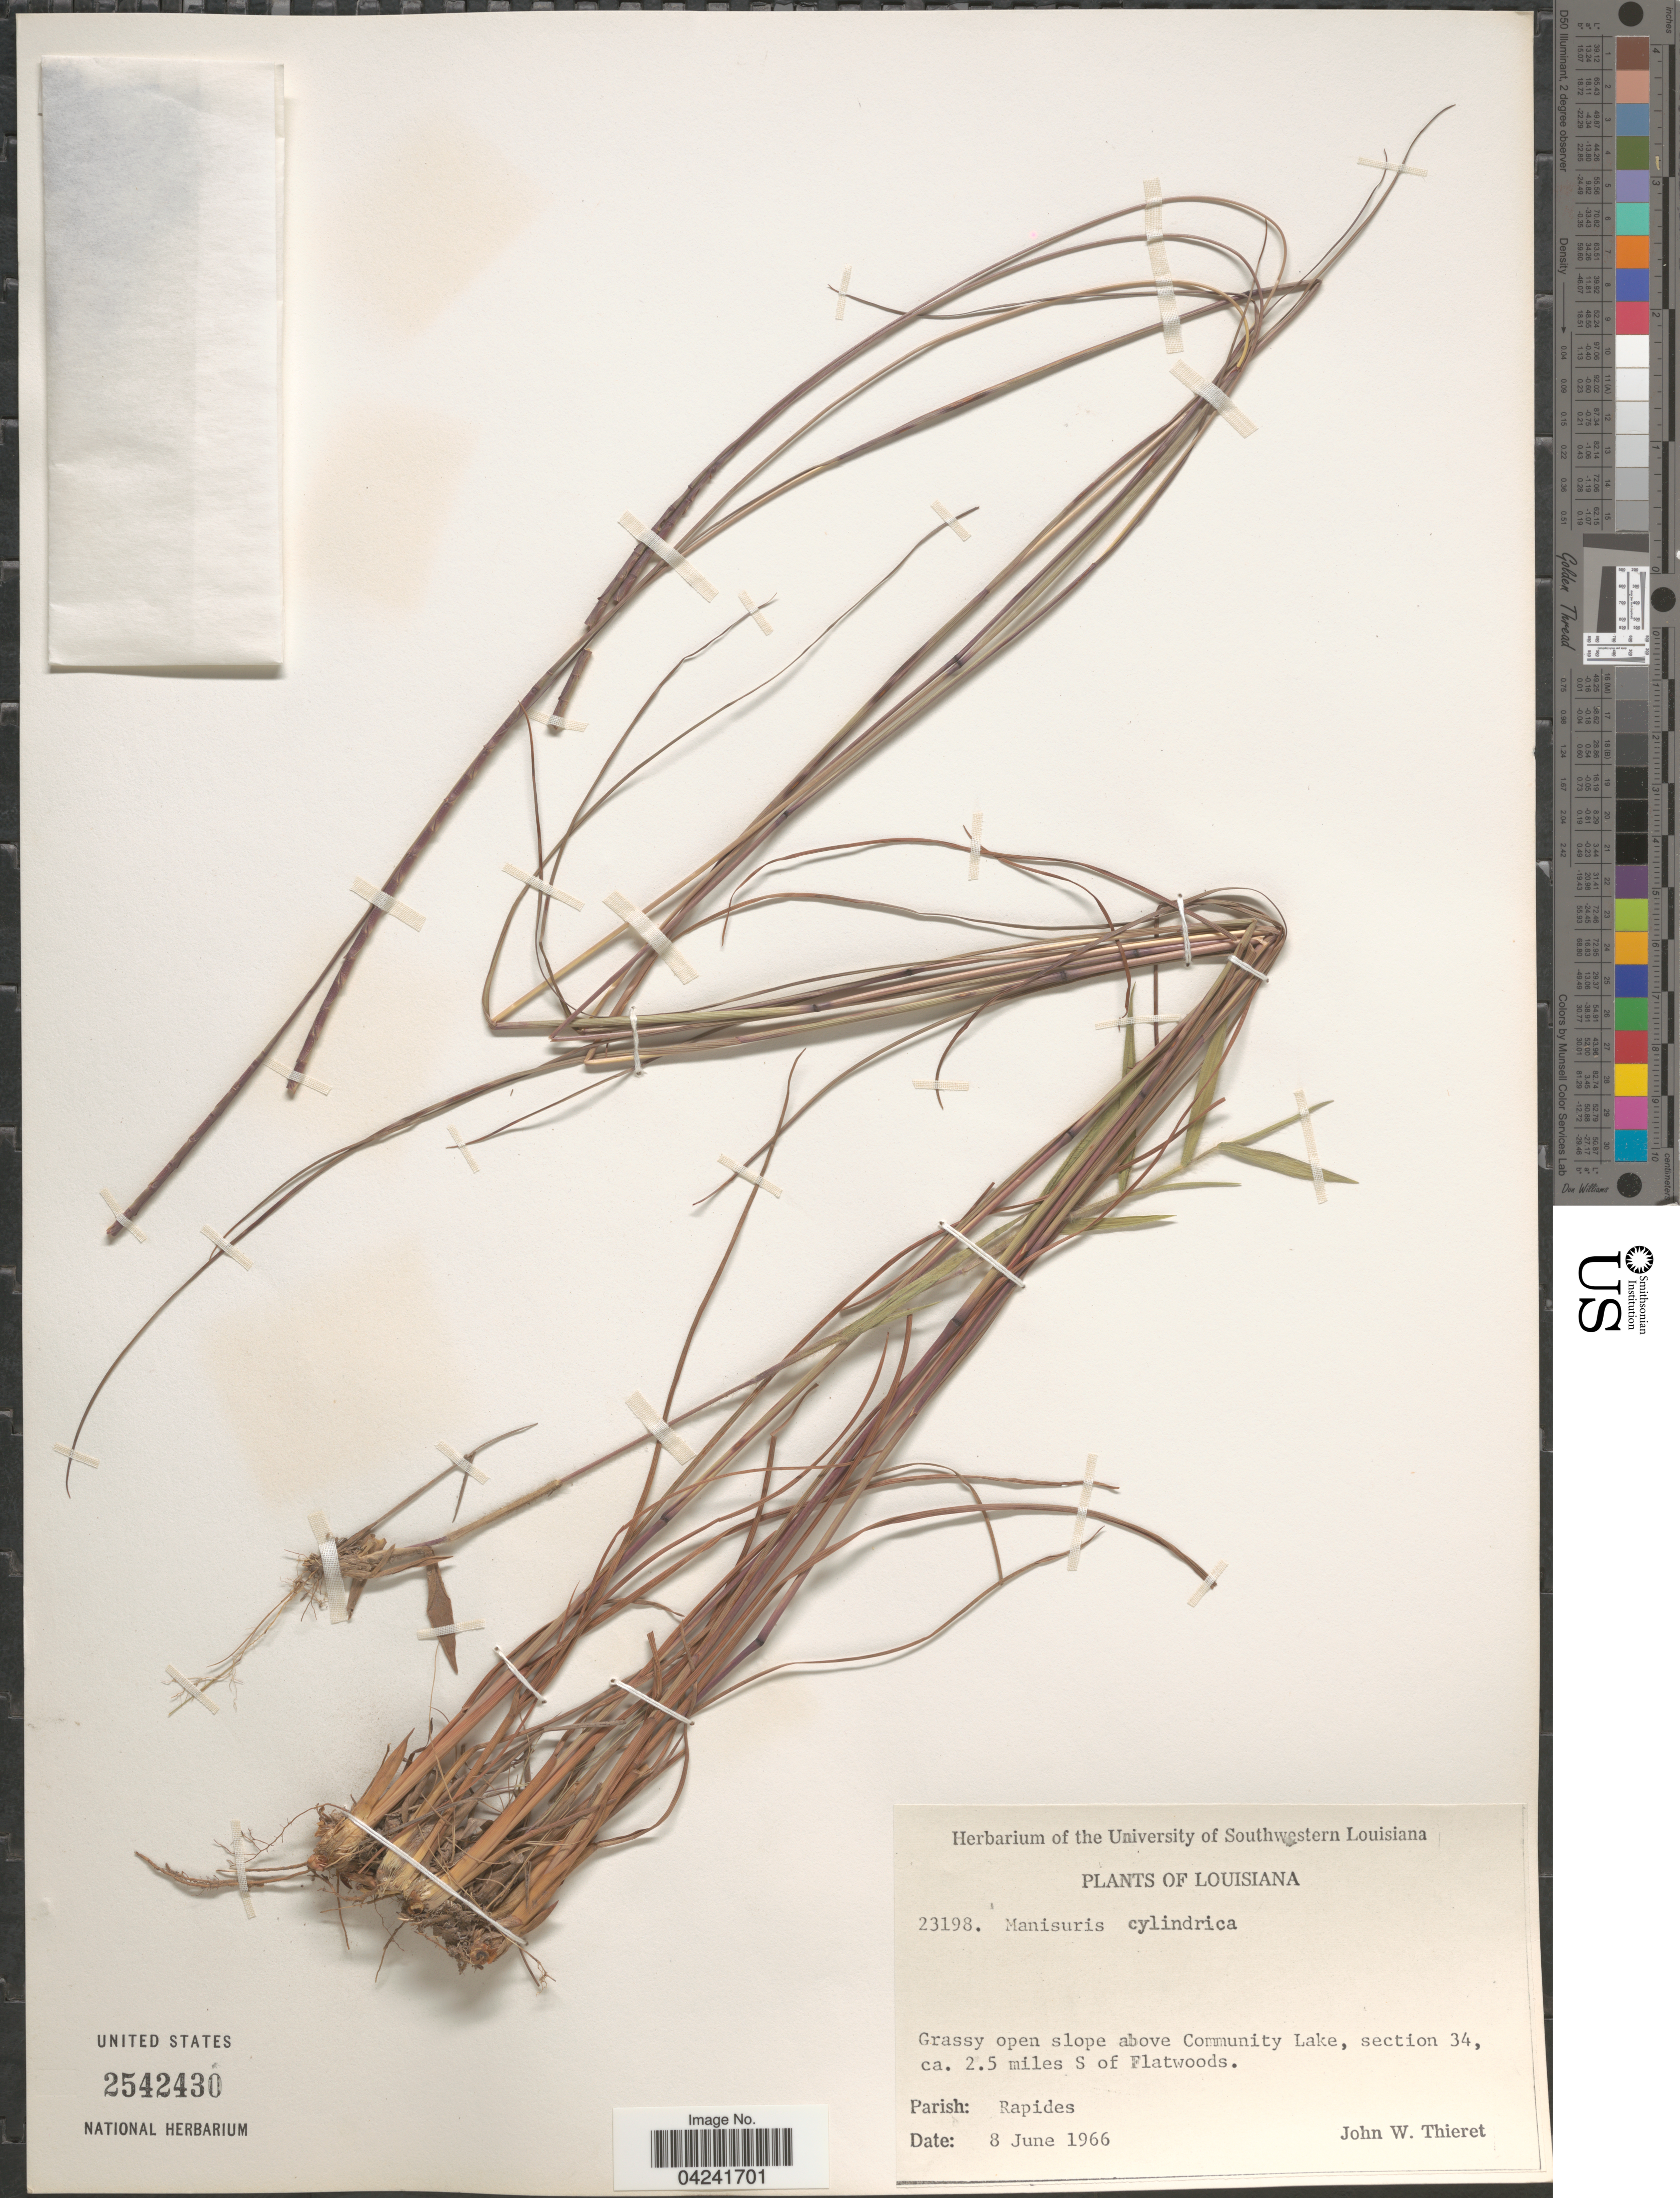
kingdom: Plantae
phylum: Tracheophyta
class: Liliopsida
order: Poales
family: Poaceae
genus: Mnesithea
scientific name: Mnesithea cylindrica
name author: (Michx.) de Koning & Sosef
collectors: J. W. Thieret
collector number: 23198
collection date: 1966-06-08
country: United States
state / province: Louisiana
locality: Grassy open slope above Community Lake, section 34, ca. 2.5 miles S of Flatwoods. Parish: Rapides.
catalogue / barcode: US 2542430